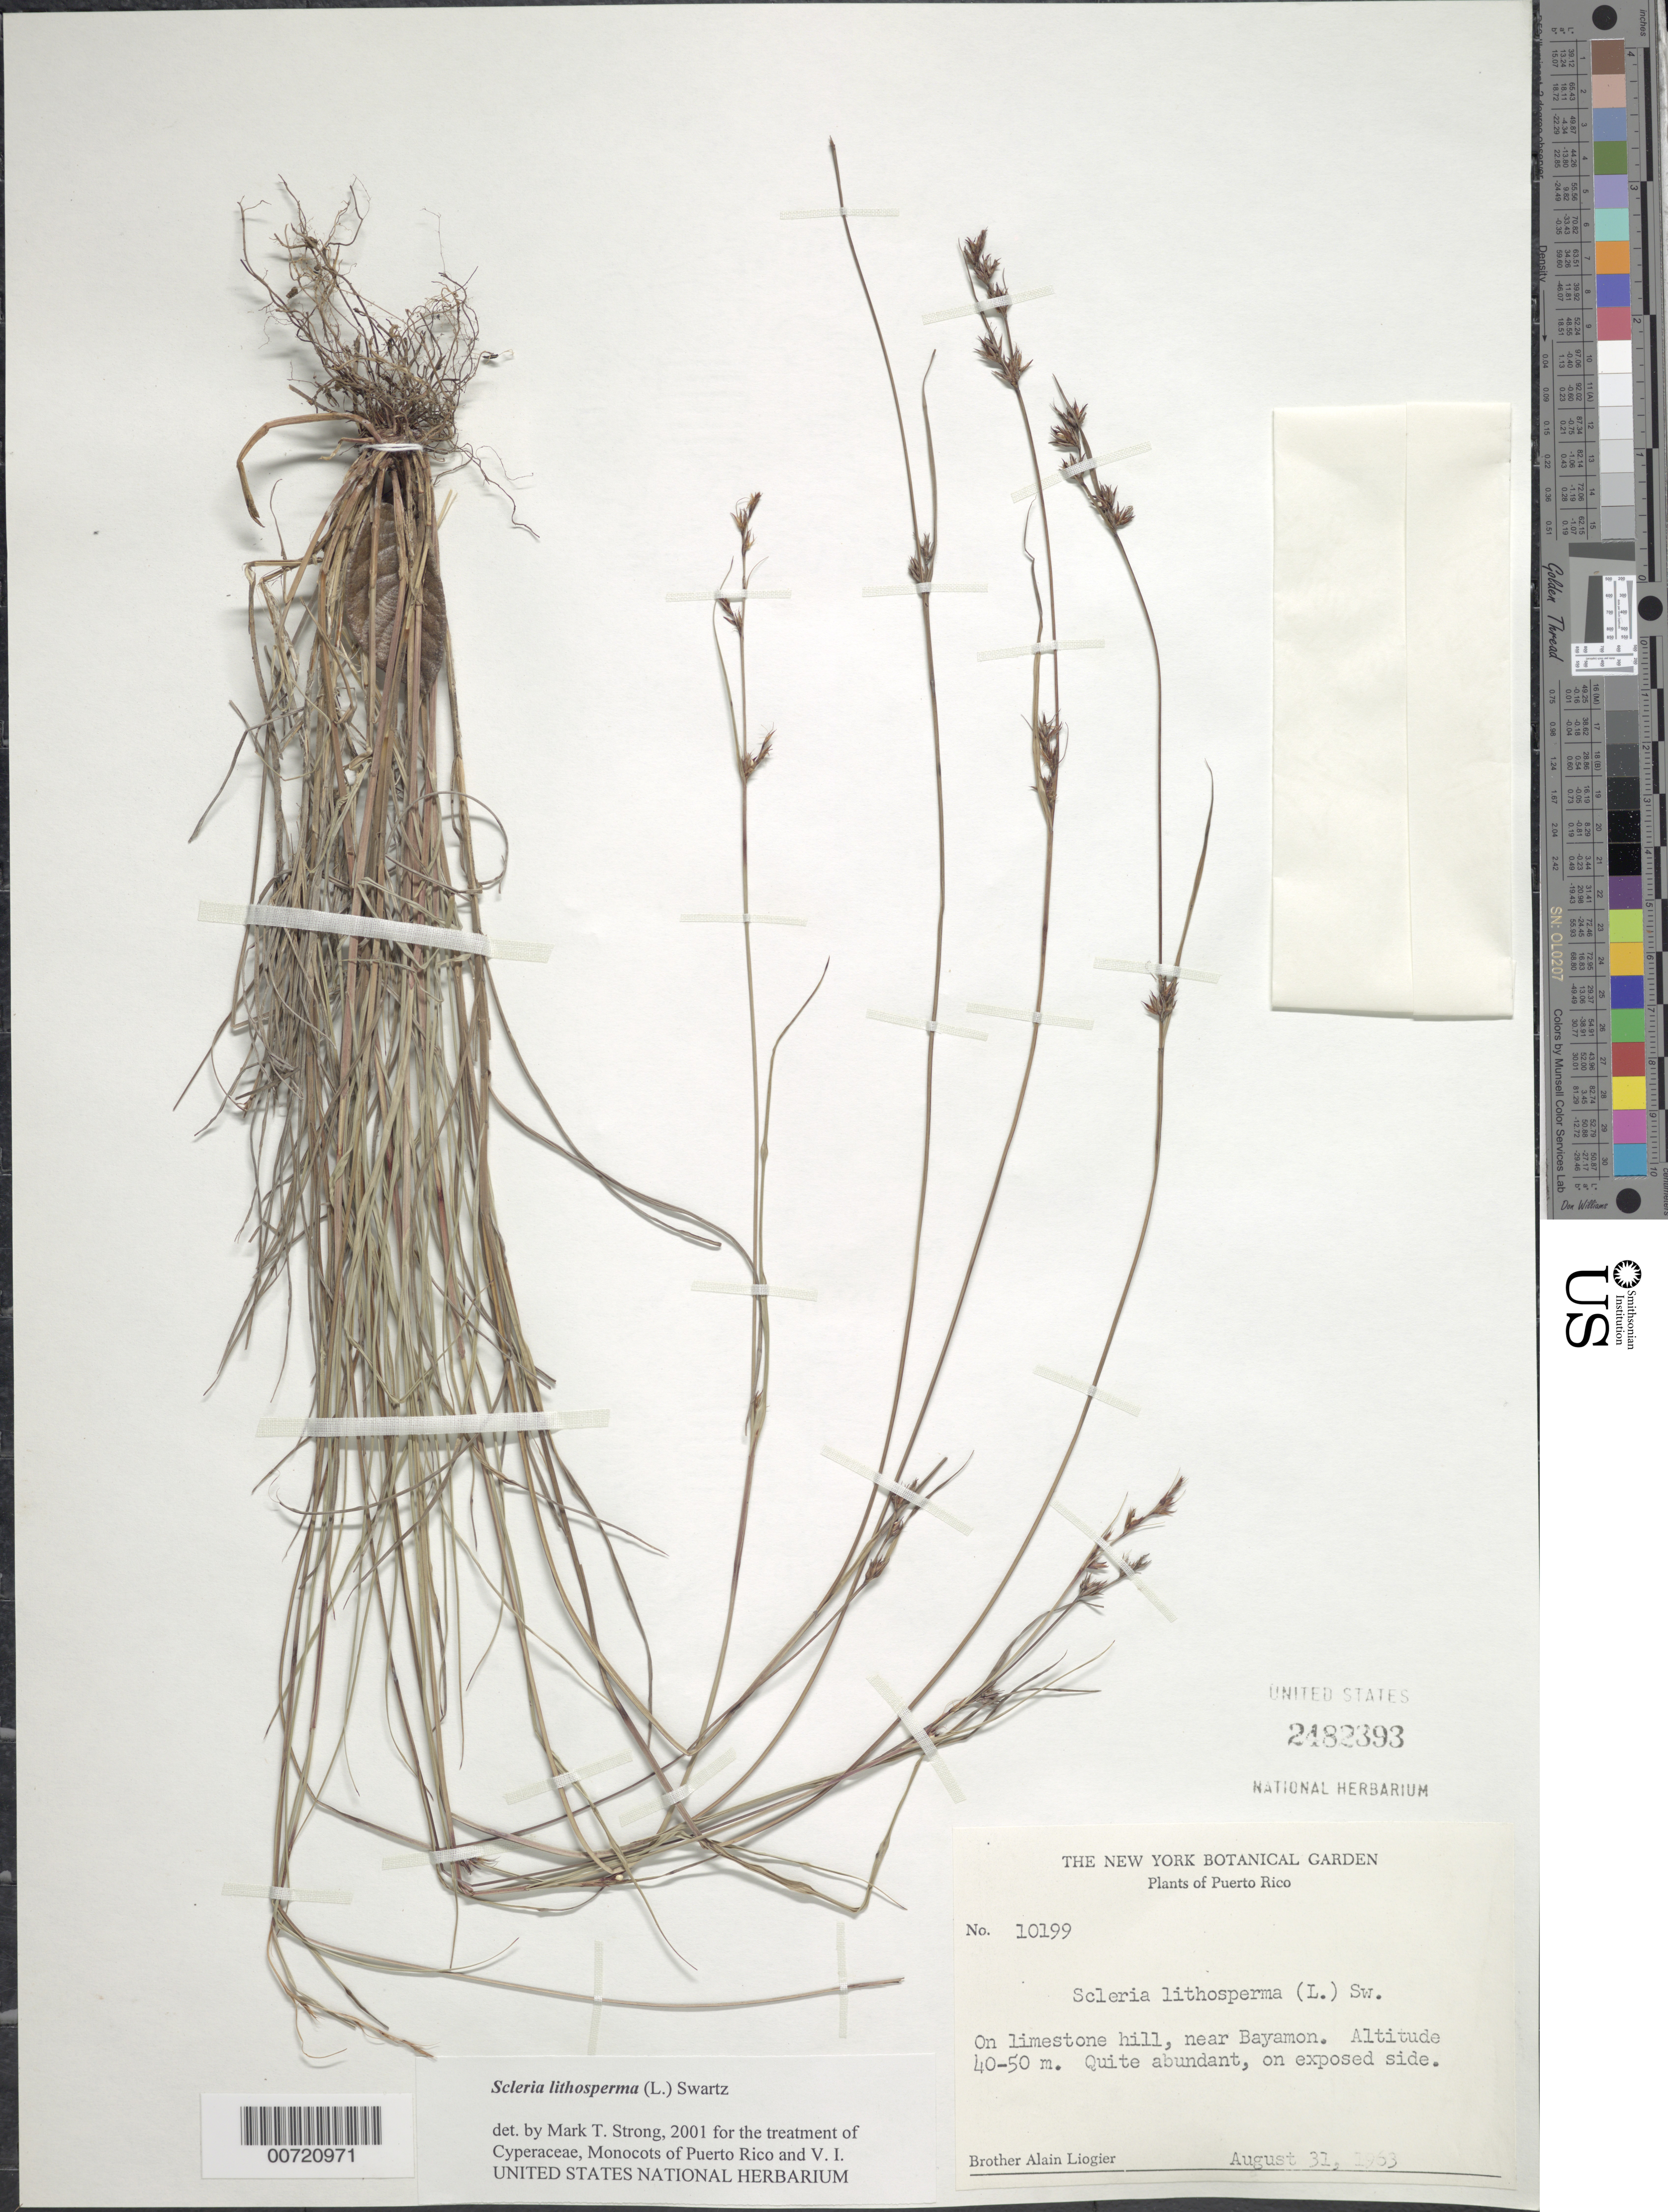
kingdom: Plantae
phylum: Tracheophyta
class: Liliopsida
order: Poales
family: Cyperaceae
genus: Scleria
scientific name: Scleria lithosperma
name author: (L.) Sw.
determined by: Strong, M. T., (US), Smithsonian Institution - National Museum of Natural History (UNITED STATES)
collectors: A. H. Liogier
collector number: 10199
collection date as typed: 31 Aug 1963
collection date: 1963-08-31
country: Puerto Rico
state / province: Bayamón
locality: Near Bayamón.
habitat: On limestone hill.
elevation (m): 40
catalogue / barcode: US 2482393